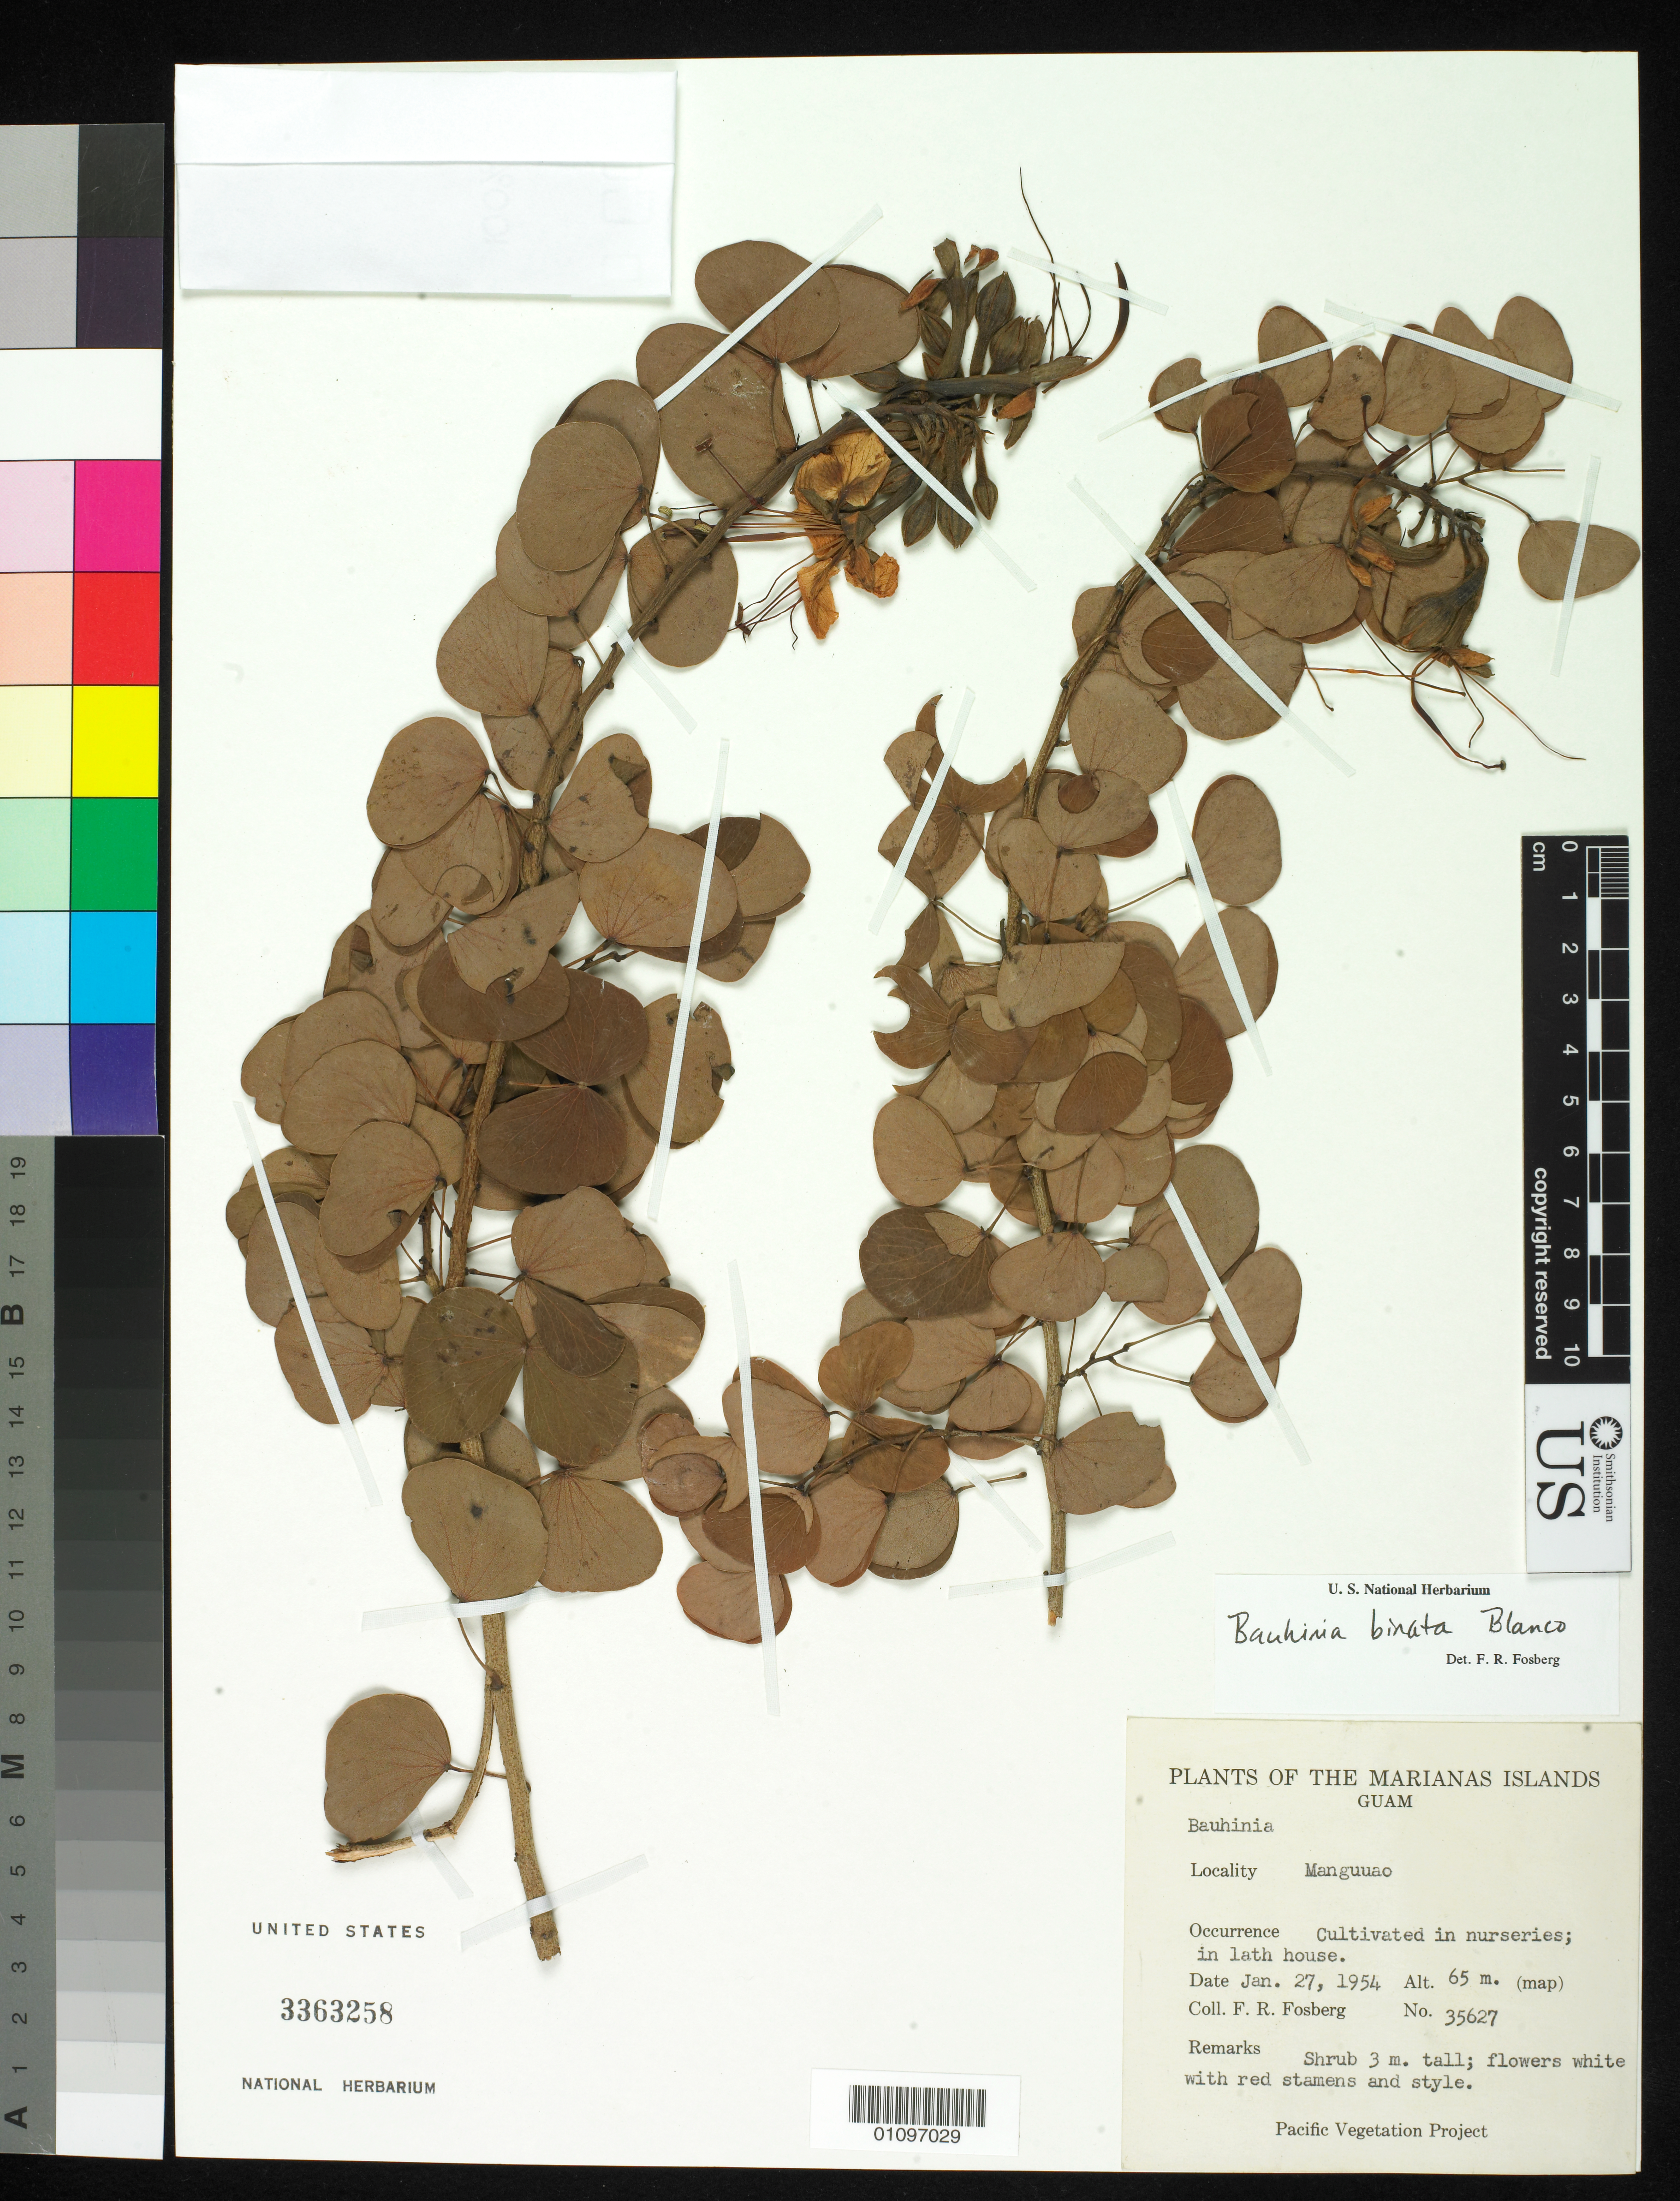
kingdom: Plantae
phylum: Tracheophyta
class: Magnoliopsida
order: Fabales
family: Fabaceae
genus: Tessmannia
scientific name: Tessmannia dewildemaniana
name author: Harms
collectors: F. R. Fosberg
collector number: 35627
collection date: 1954-01-27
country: Guam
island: Guam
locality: Manguuao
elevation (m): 65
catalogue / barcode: US 3363258